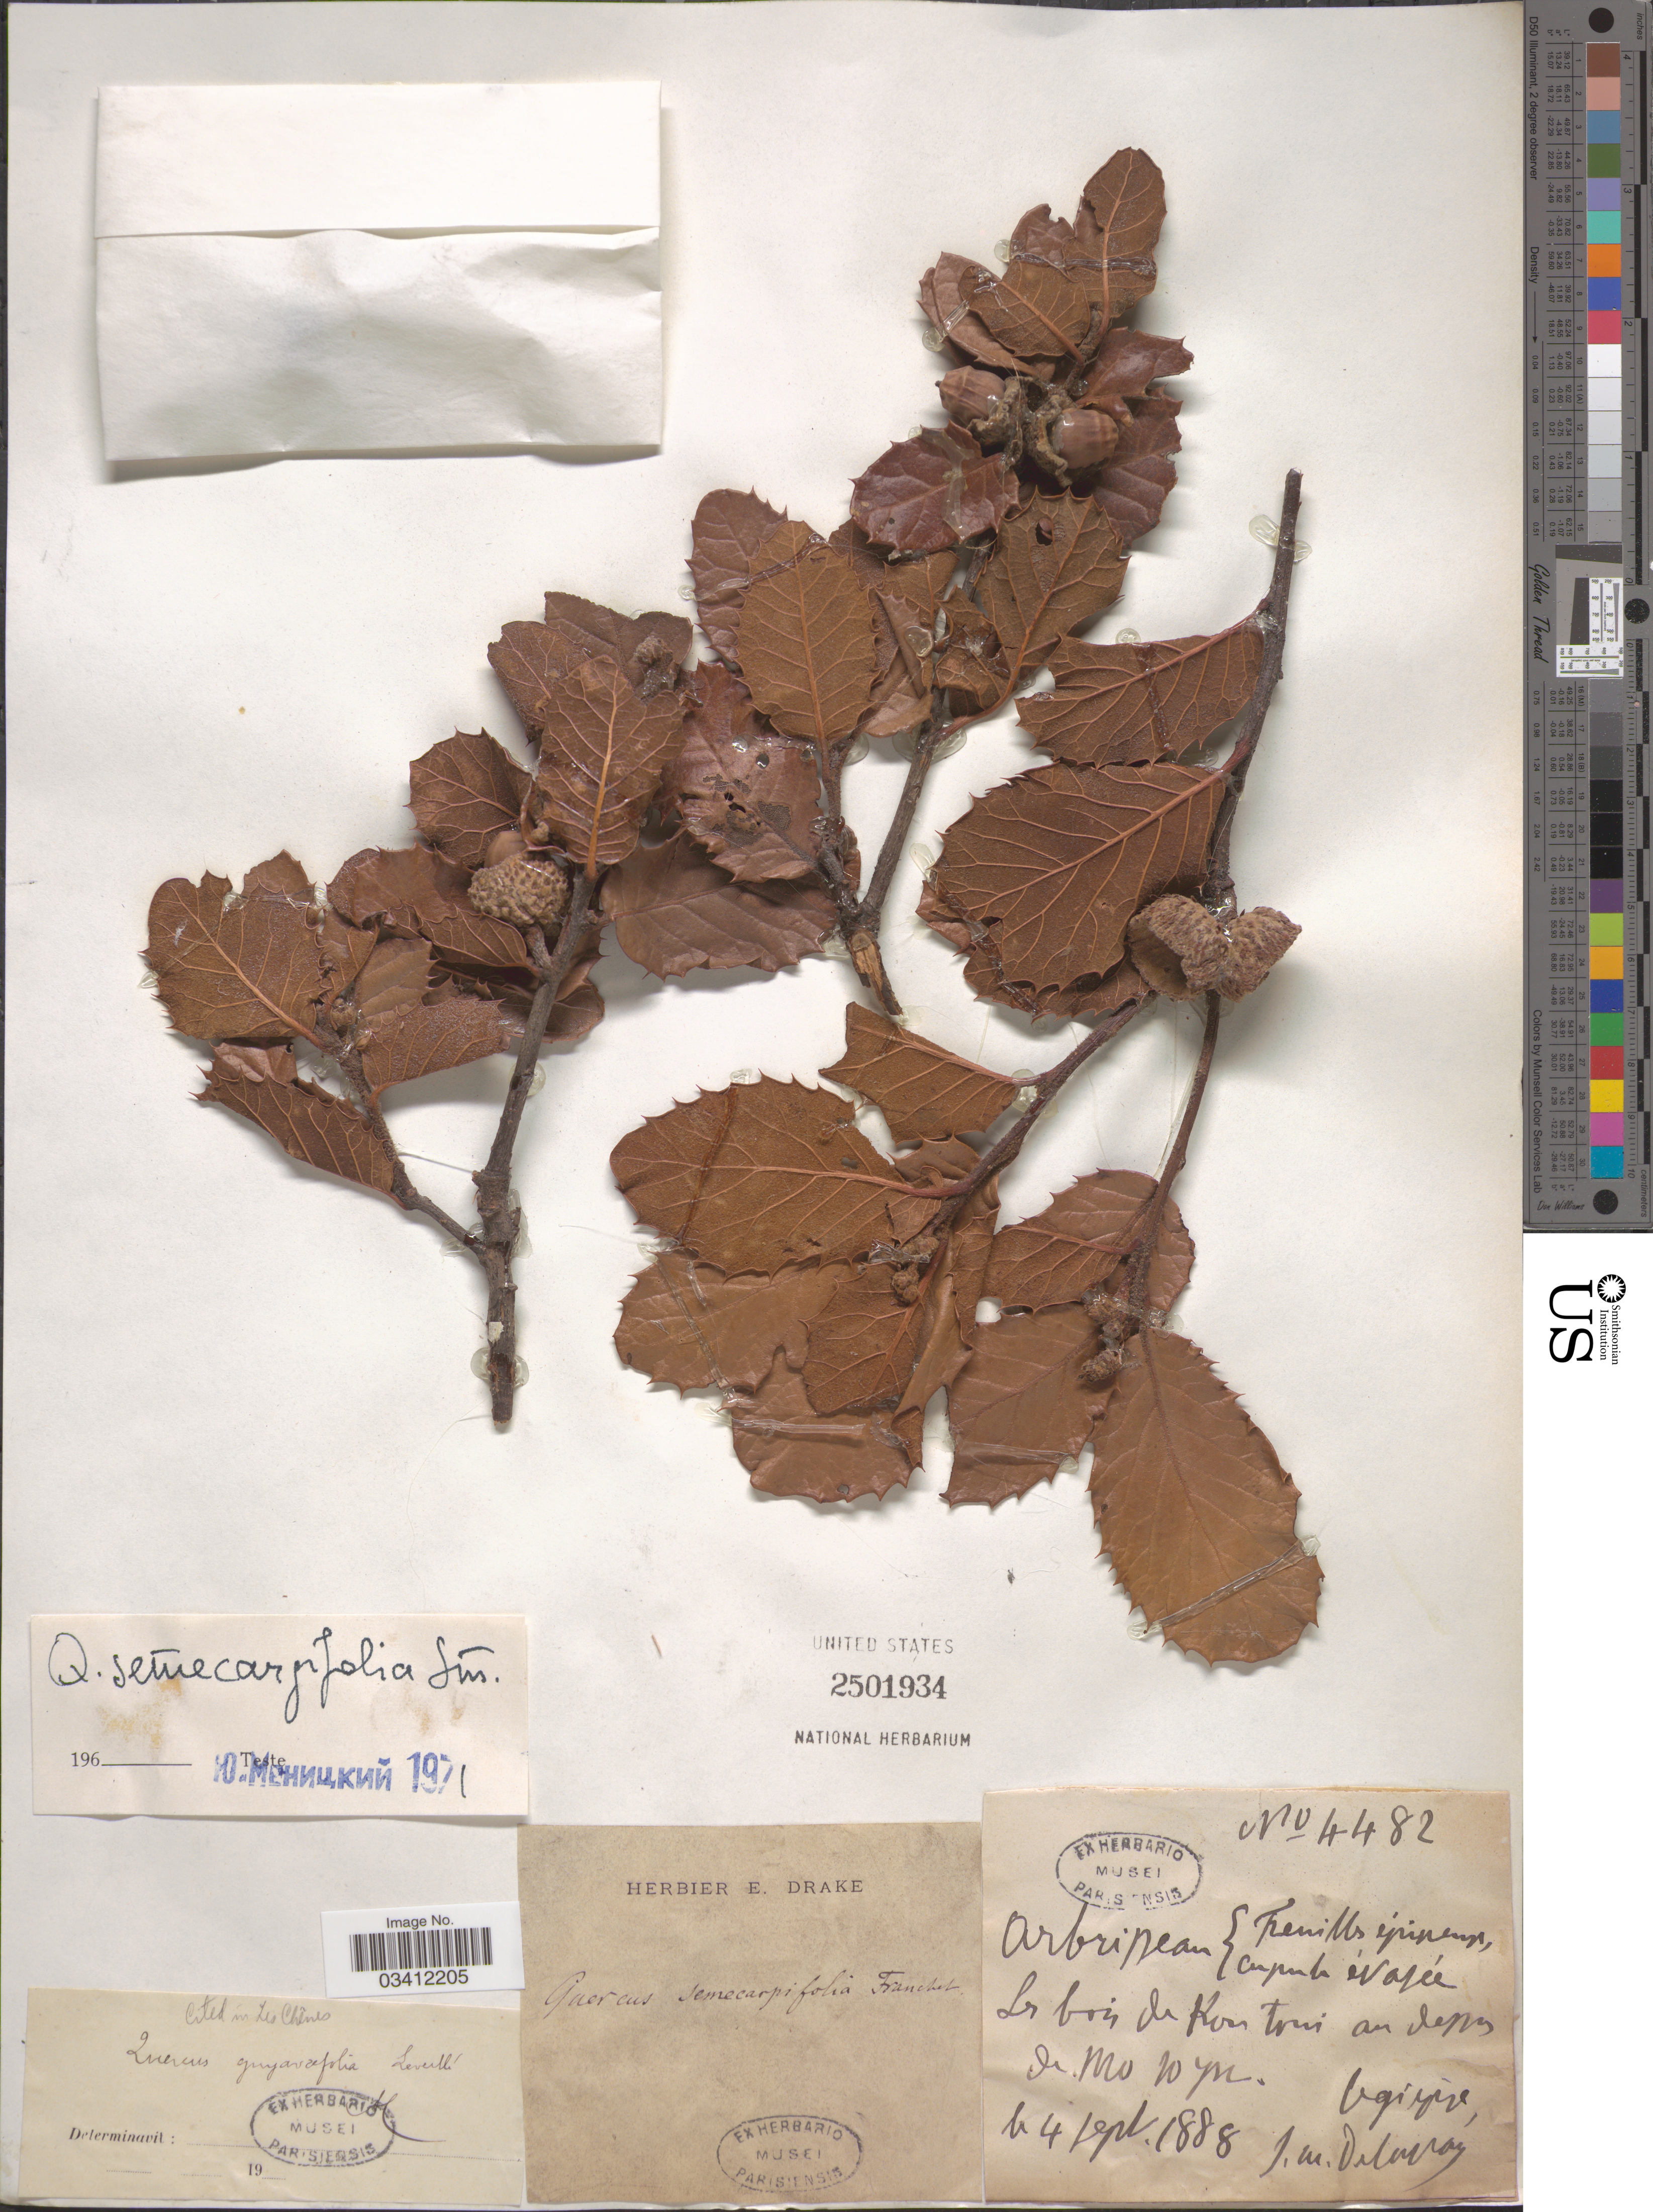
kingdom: Plantae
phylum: Tracheophyta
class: Magnoliopsida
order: Fagales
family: Fagaceae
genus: Quercus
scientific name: Quercus semecarpifolia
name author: Sm.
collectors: J. Delavay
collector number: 4482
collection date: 1888-09-04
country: China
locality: La bois de Kon Toni an dept de Mo Zo Yun. [interpreted]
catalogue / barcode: US 2501934